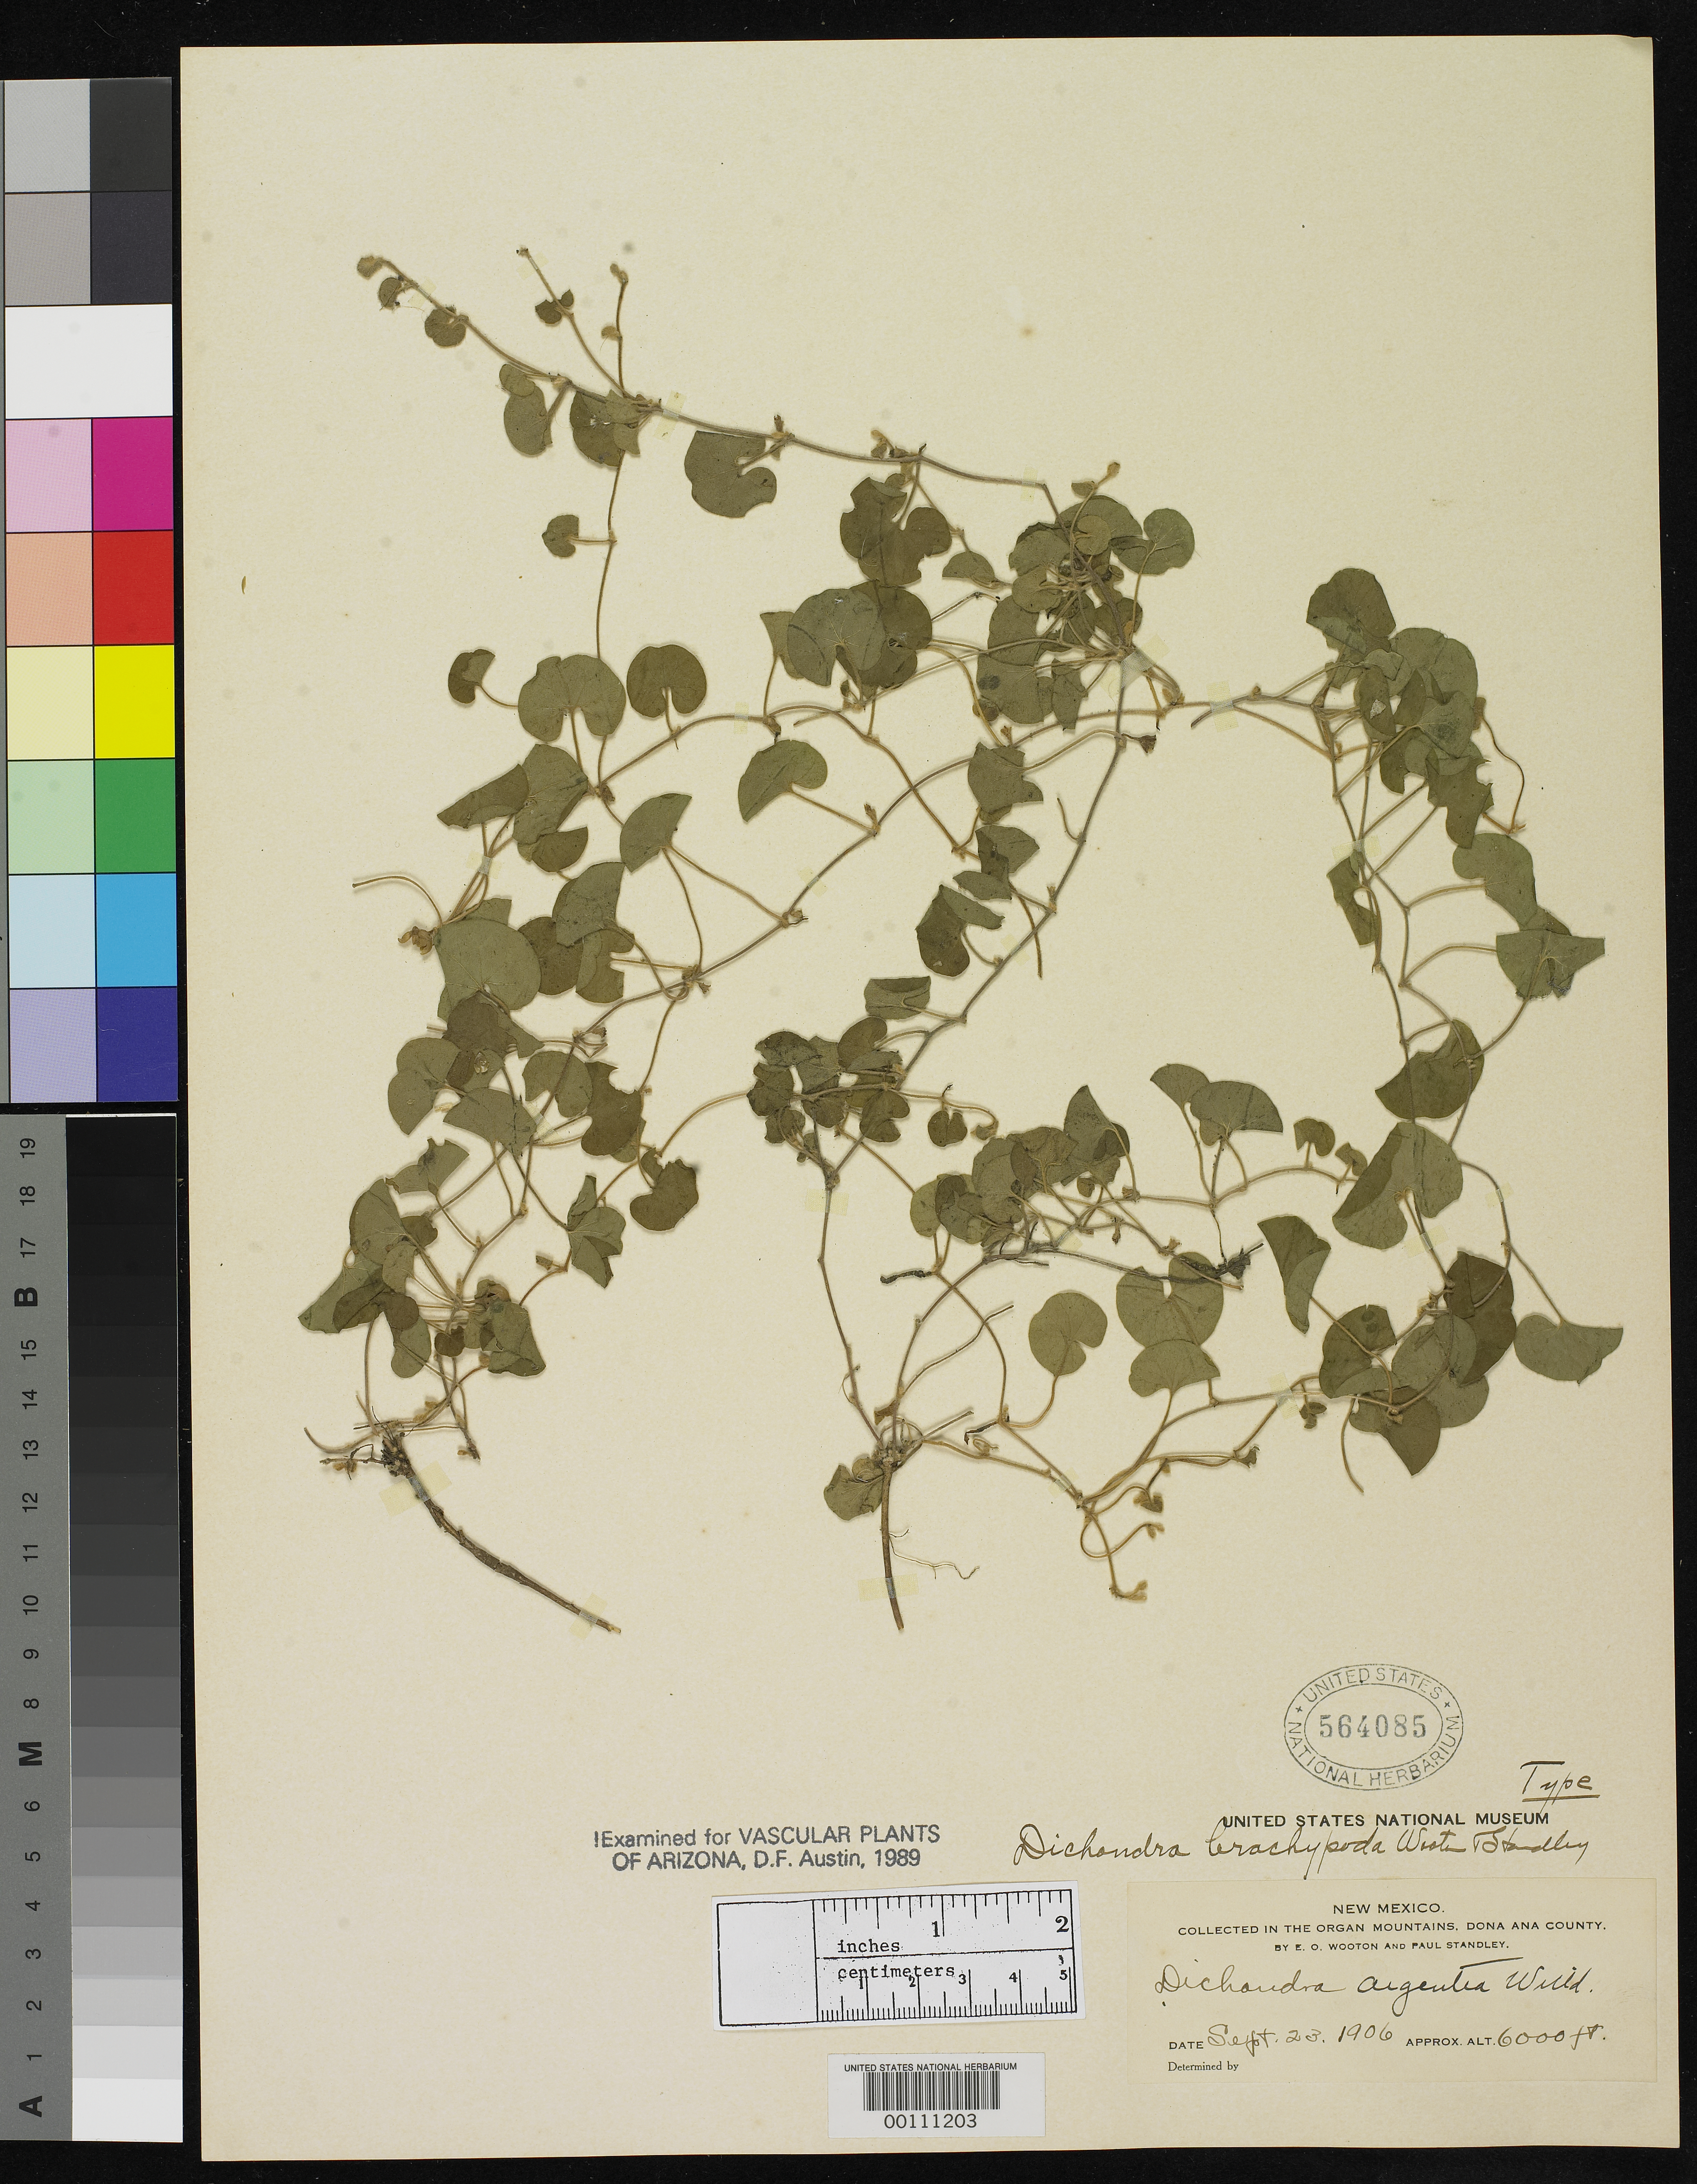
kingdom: Plantae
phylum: Tracheophyta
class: Magnoliopsida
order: Solanales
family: Convolvulaceae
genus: Dichondra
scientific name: Dichondra brachypoda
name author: Wooton & Standl.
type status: Holotype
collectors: E. O. Wooton & P. C. Standley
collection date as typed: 23 Sep 1906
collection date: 1906-09-23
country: United States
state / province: New Mexico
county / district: Dona Ana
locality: Filmore Canyon in Organ Mountains.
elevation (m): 1800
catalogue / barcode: US 564085